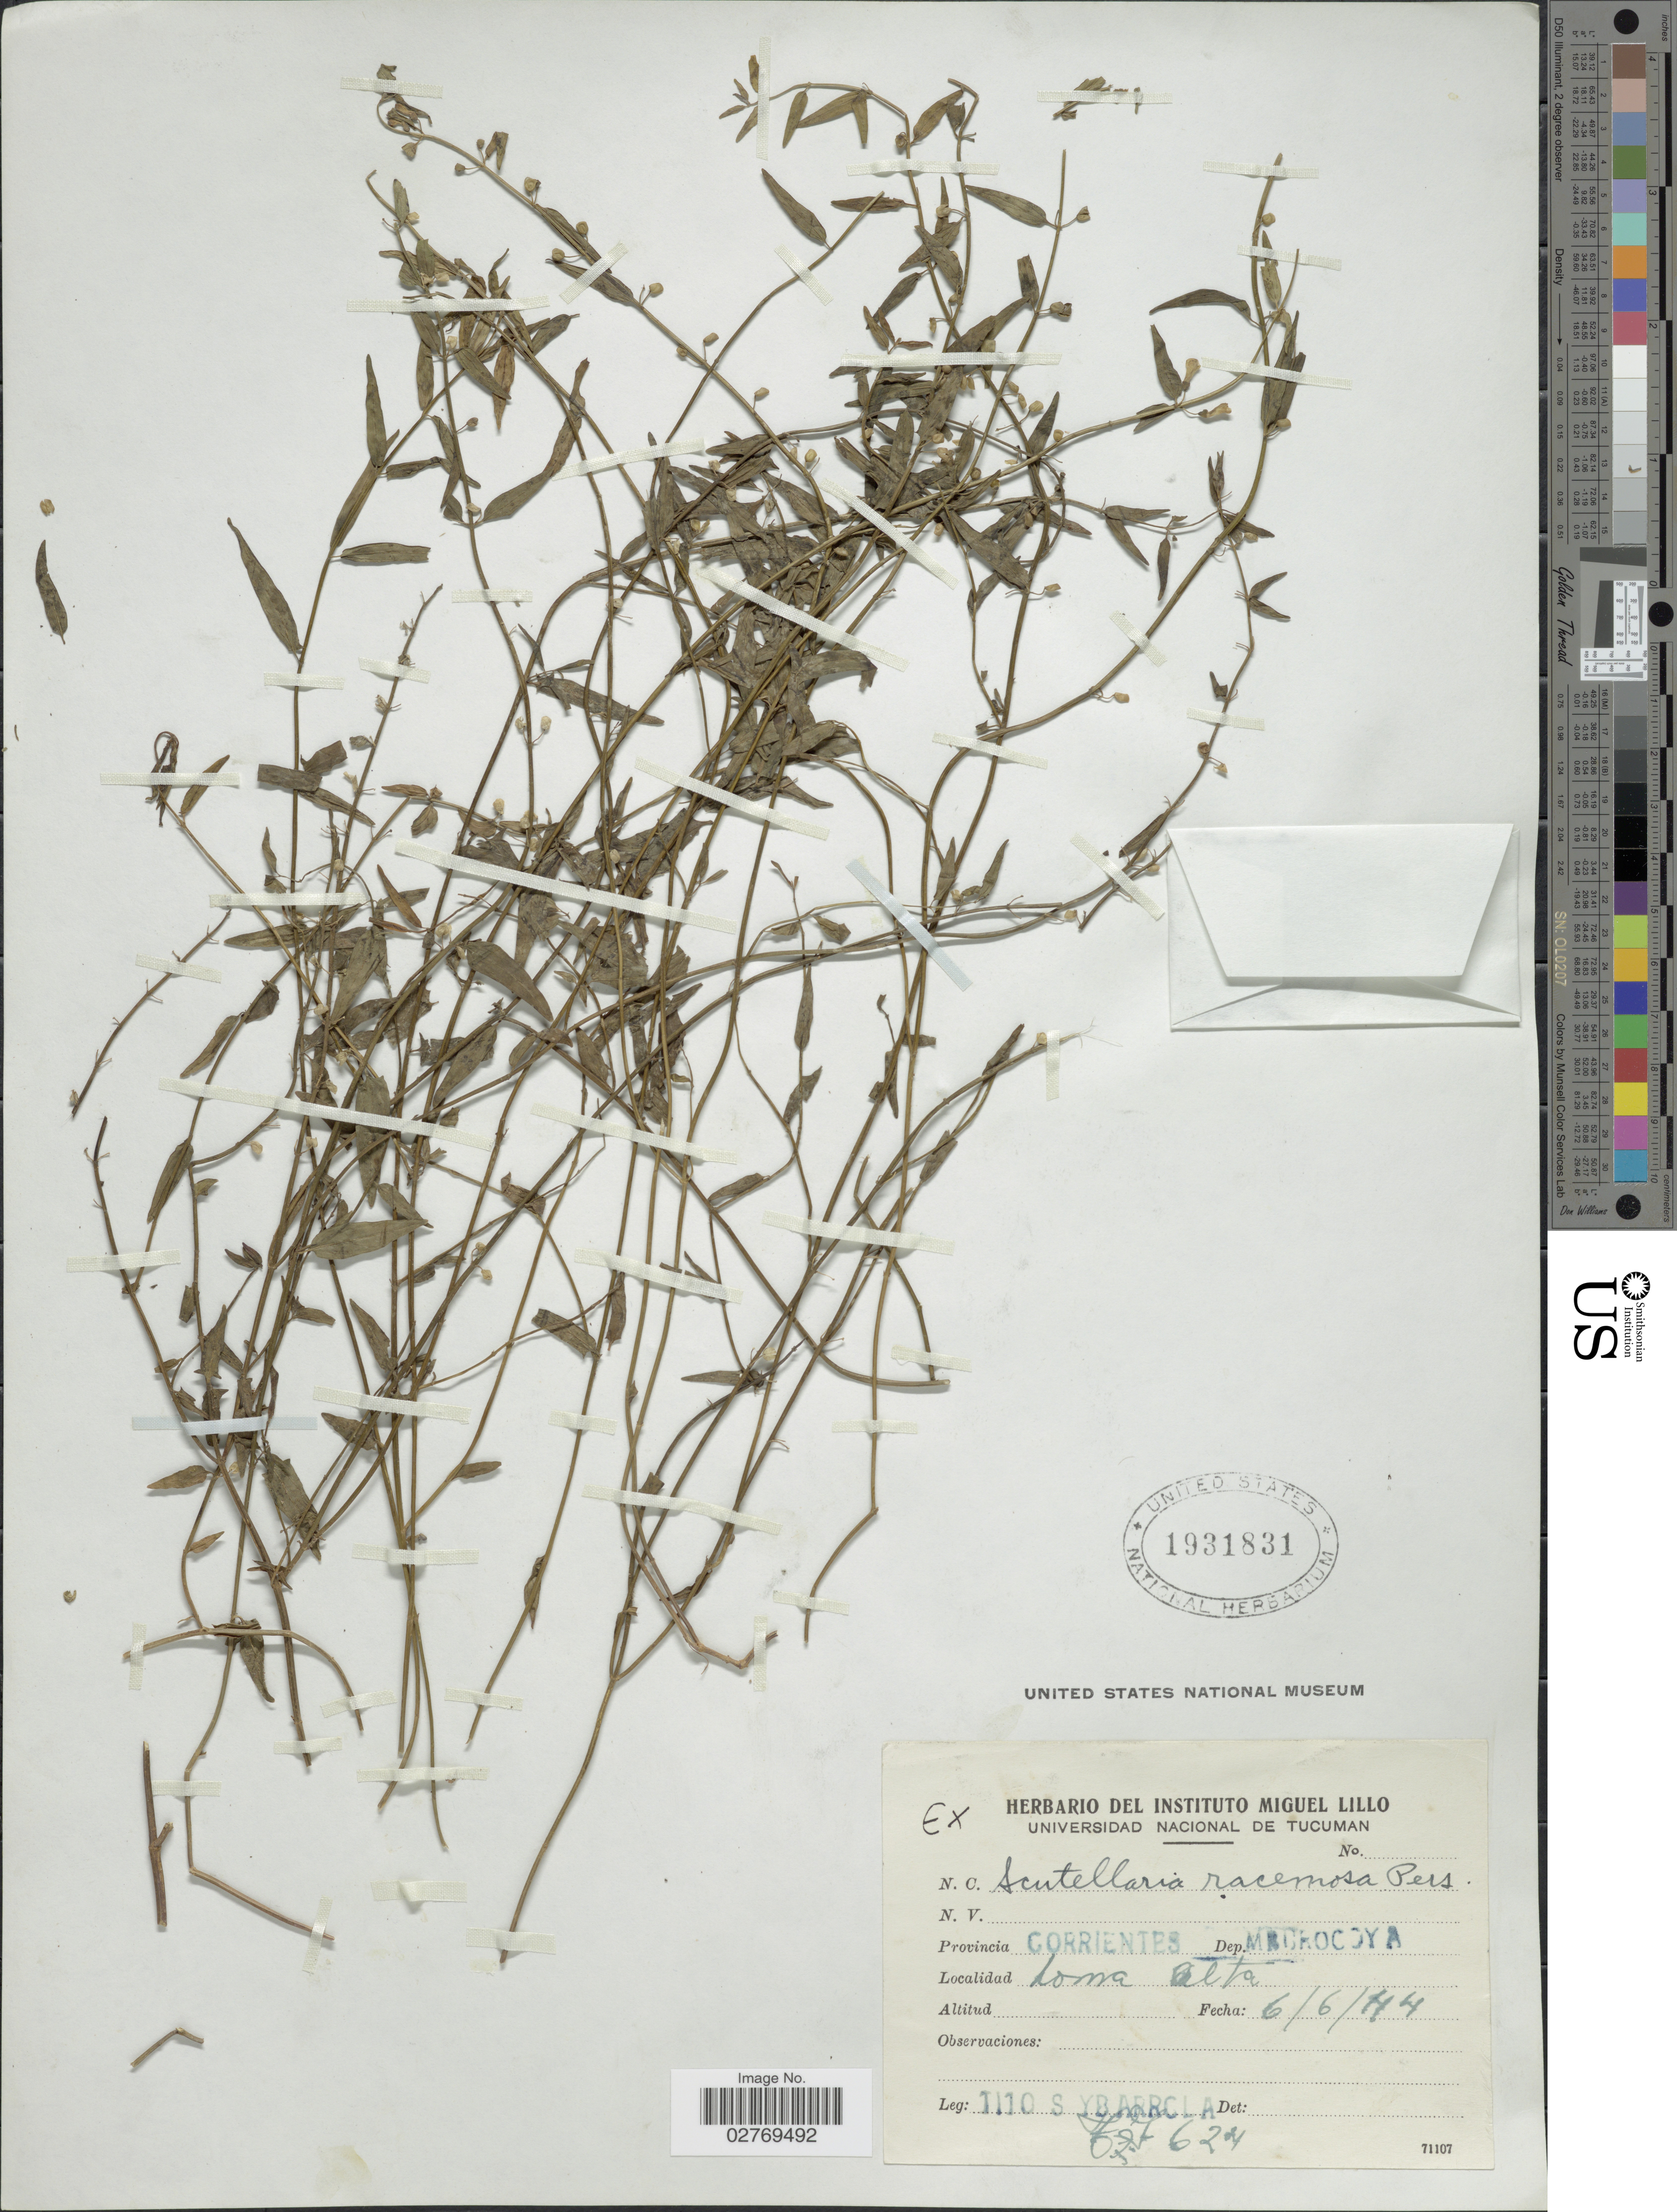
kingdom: Plantae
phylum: Tracheophyta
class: Magnoliopsida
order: Lamiales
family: Lamiaceae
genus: Scutellaria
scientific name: Scutellaria racemosa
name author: Pers.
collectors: T. Ybarrcia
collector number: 624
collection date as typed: Transcribed d/m/y: 6/6/44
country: Argentina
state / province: Corrientes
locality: Dep. Mburucuya. Loma Alta.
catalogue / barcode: US 1931831